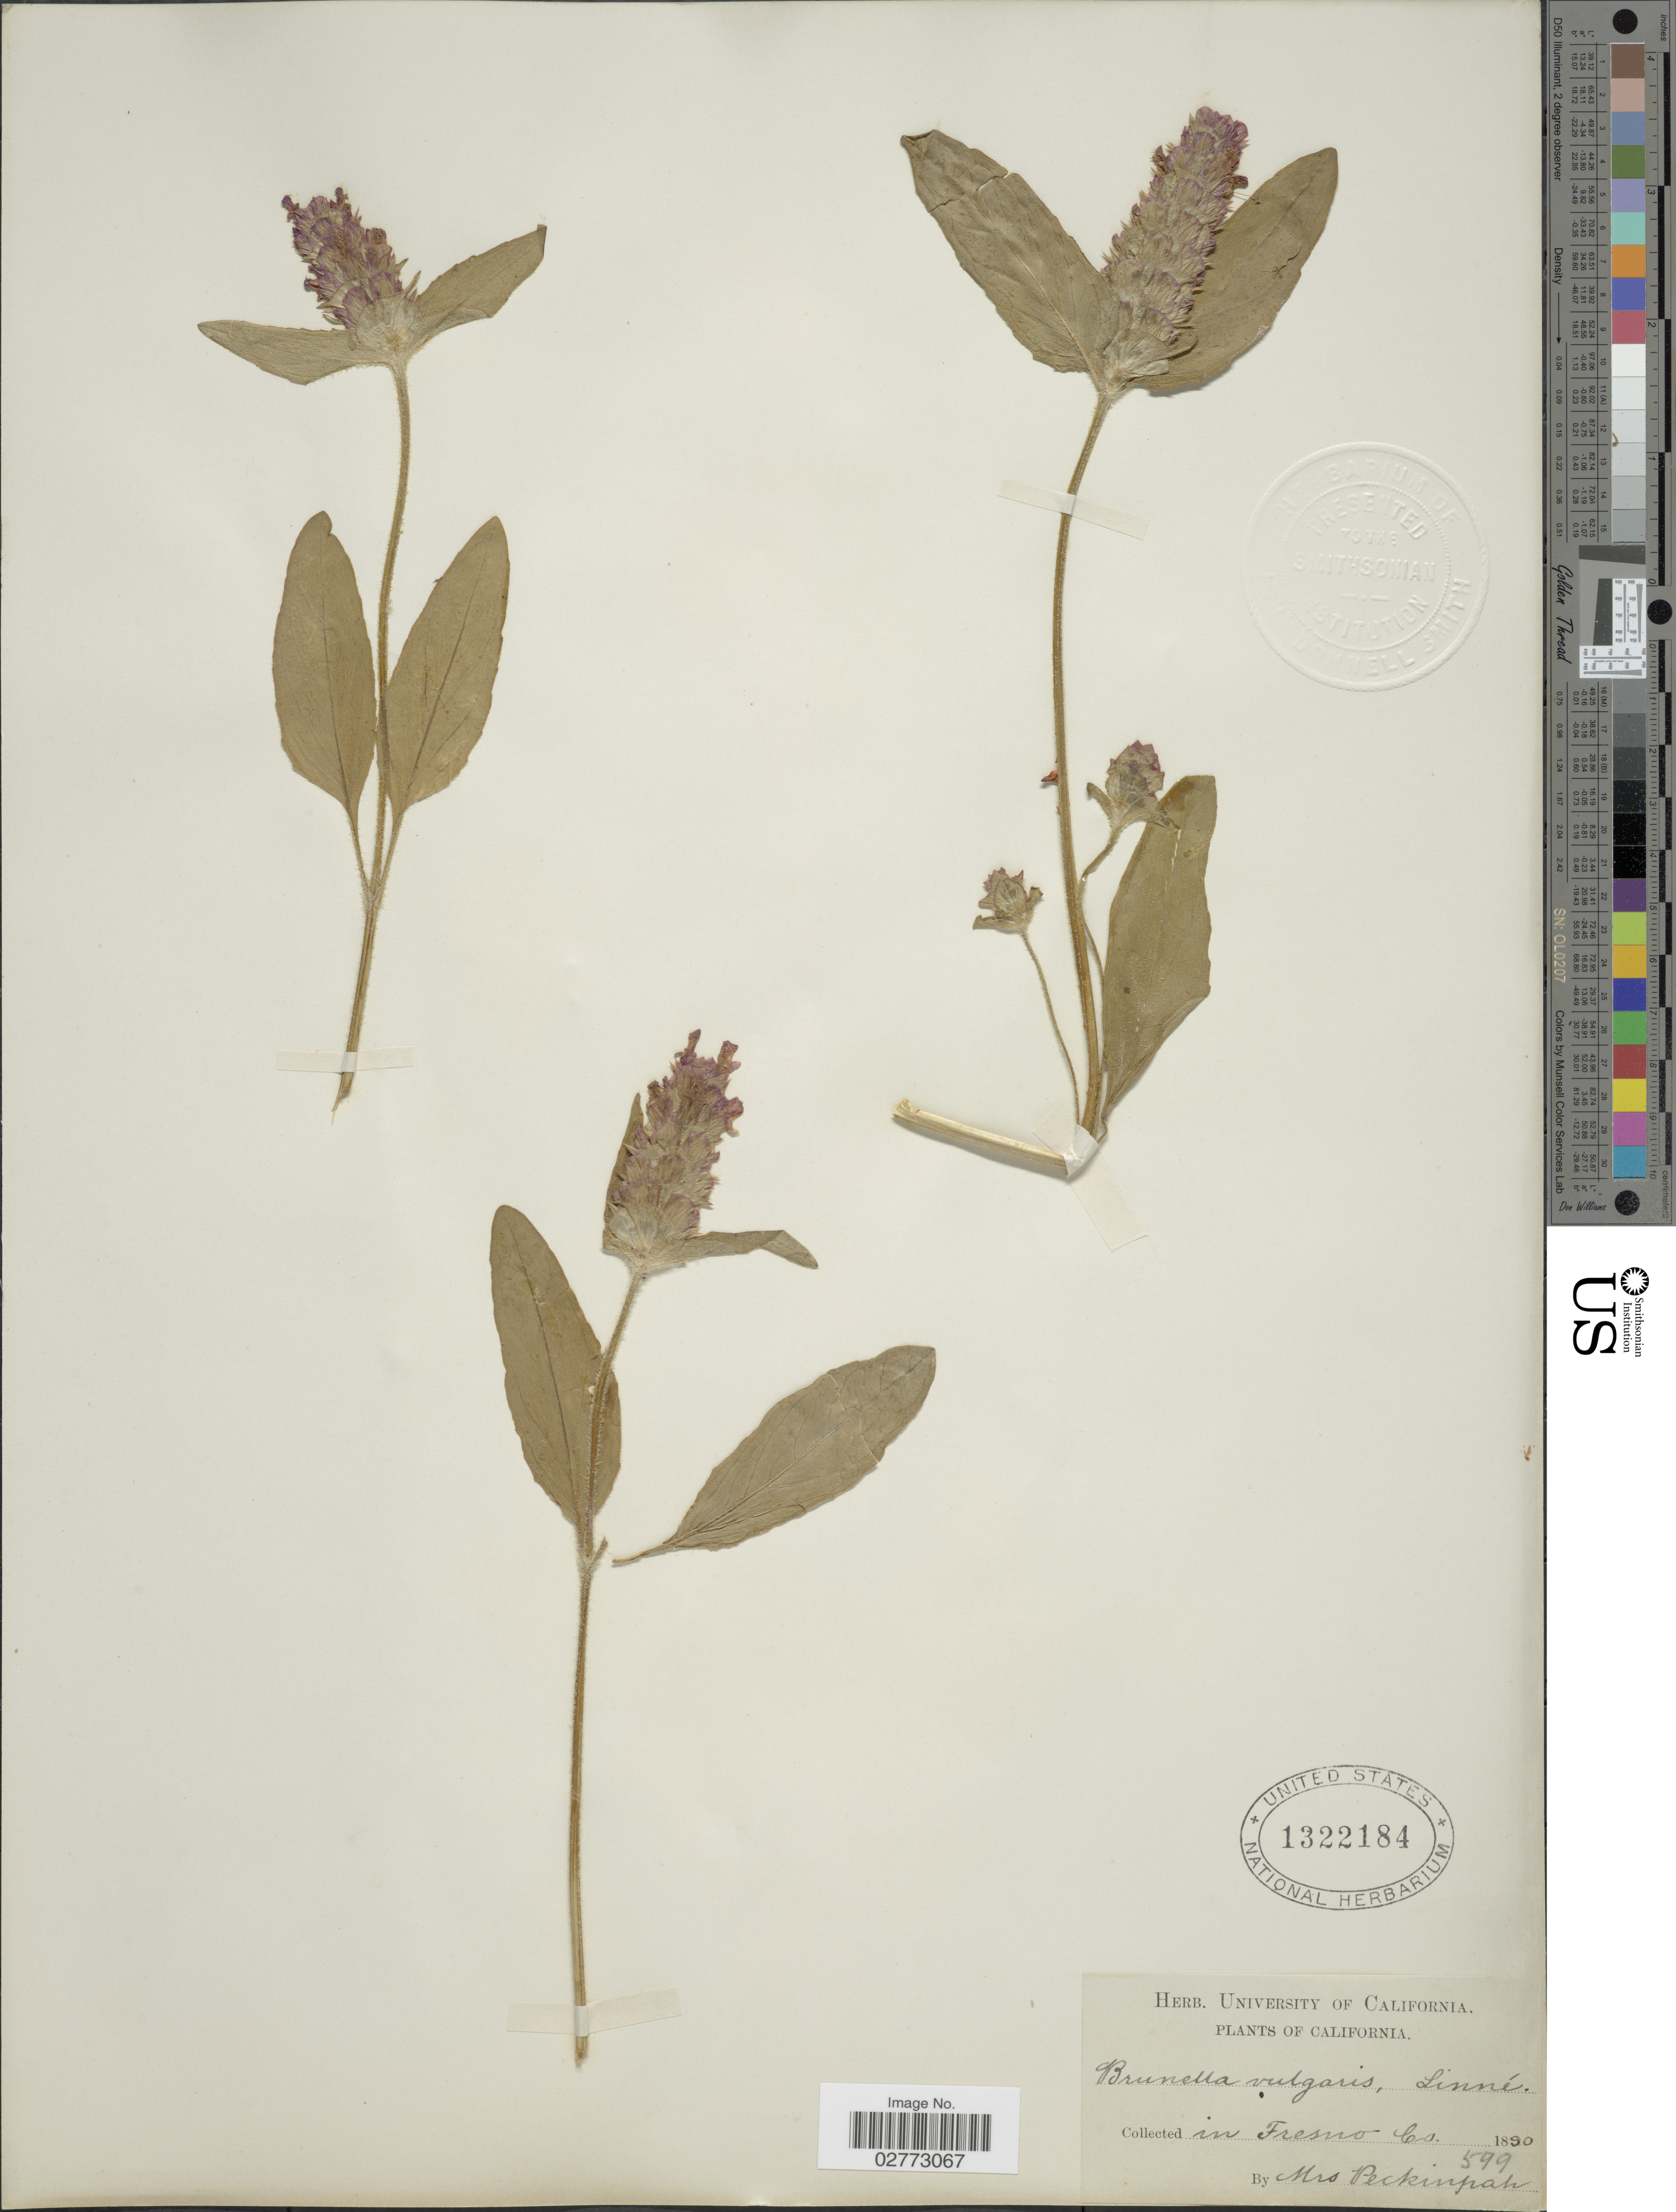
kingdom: Plantae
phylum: Tracheophyta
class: Magnoliopsida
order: Lamiales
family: Lamiaceae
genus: Prunella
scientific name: Prunella vulgaris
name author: L.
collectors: R. Peckinpah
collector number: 599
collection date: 1890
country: United States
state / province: California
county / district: Fresno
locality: In Fresno Co.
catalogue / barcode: US 1322184